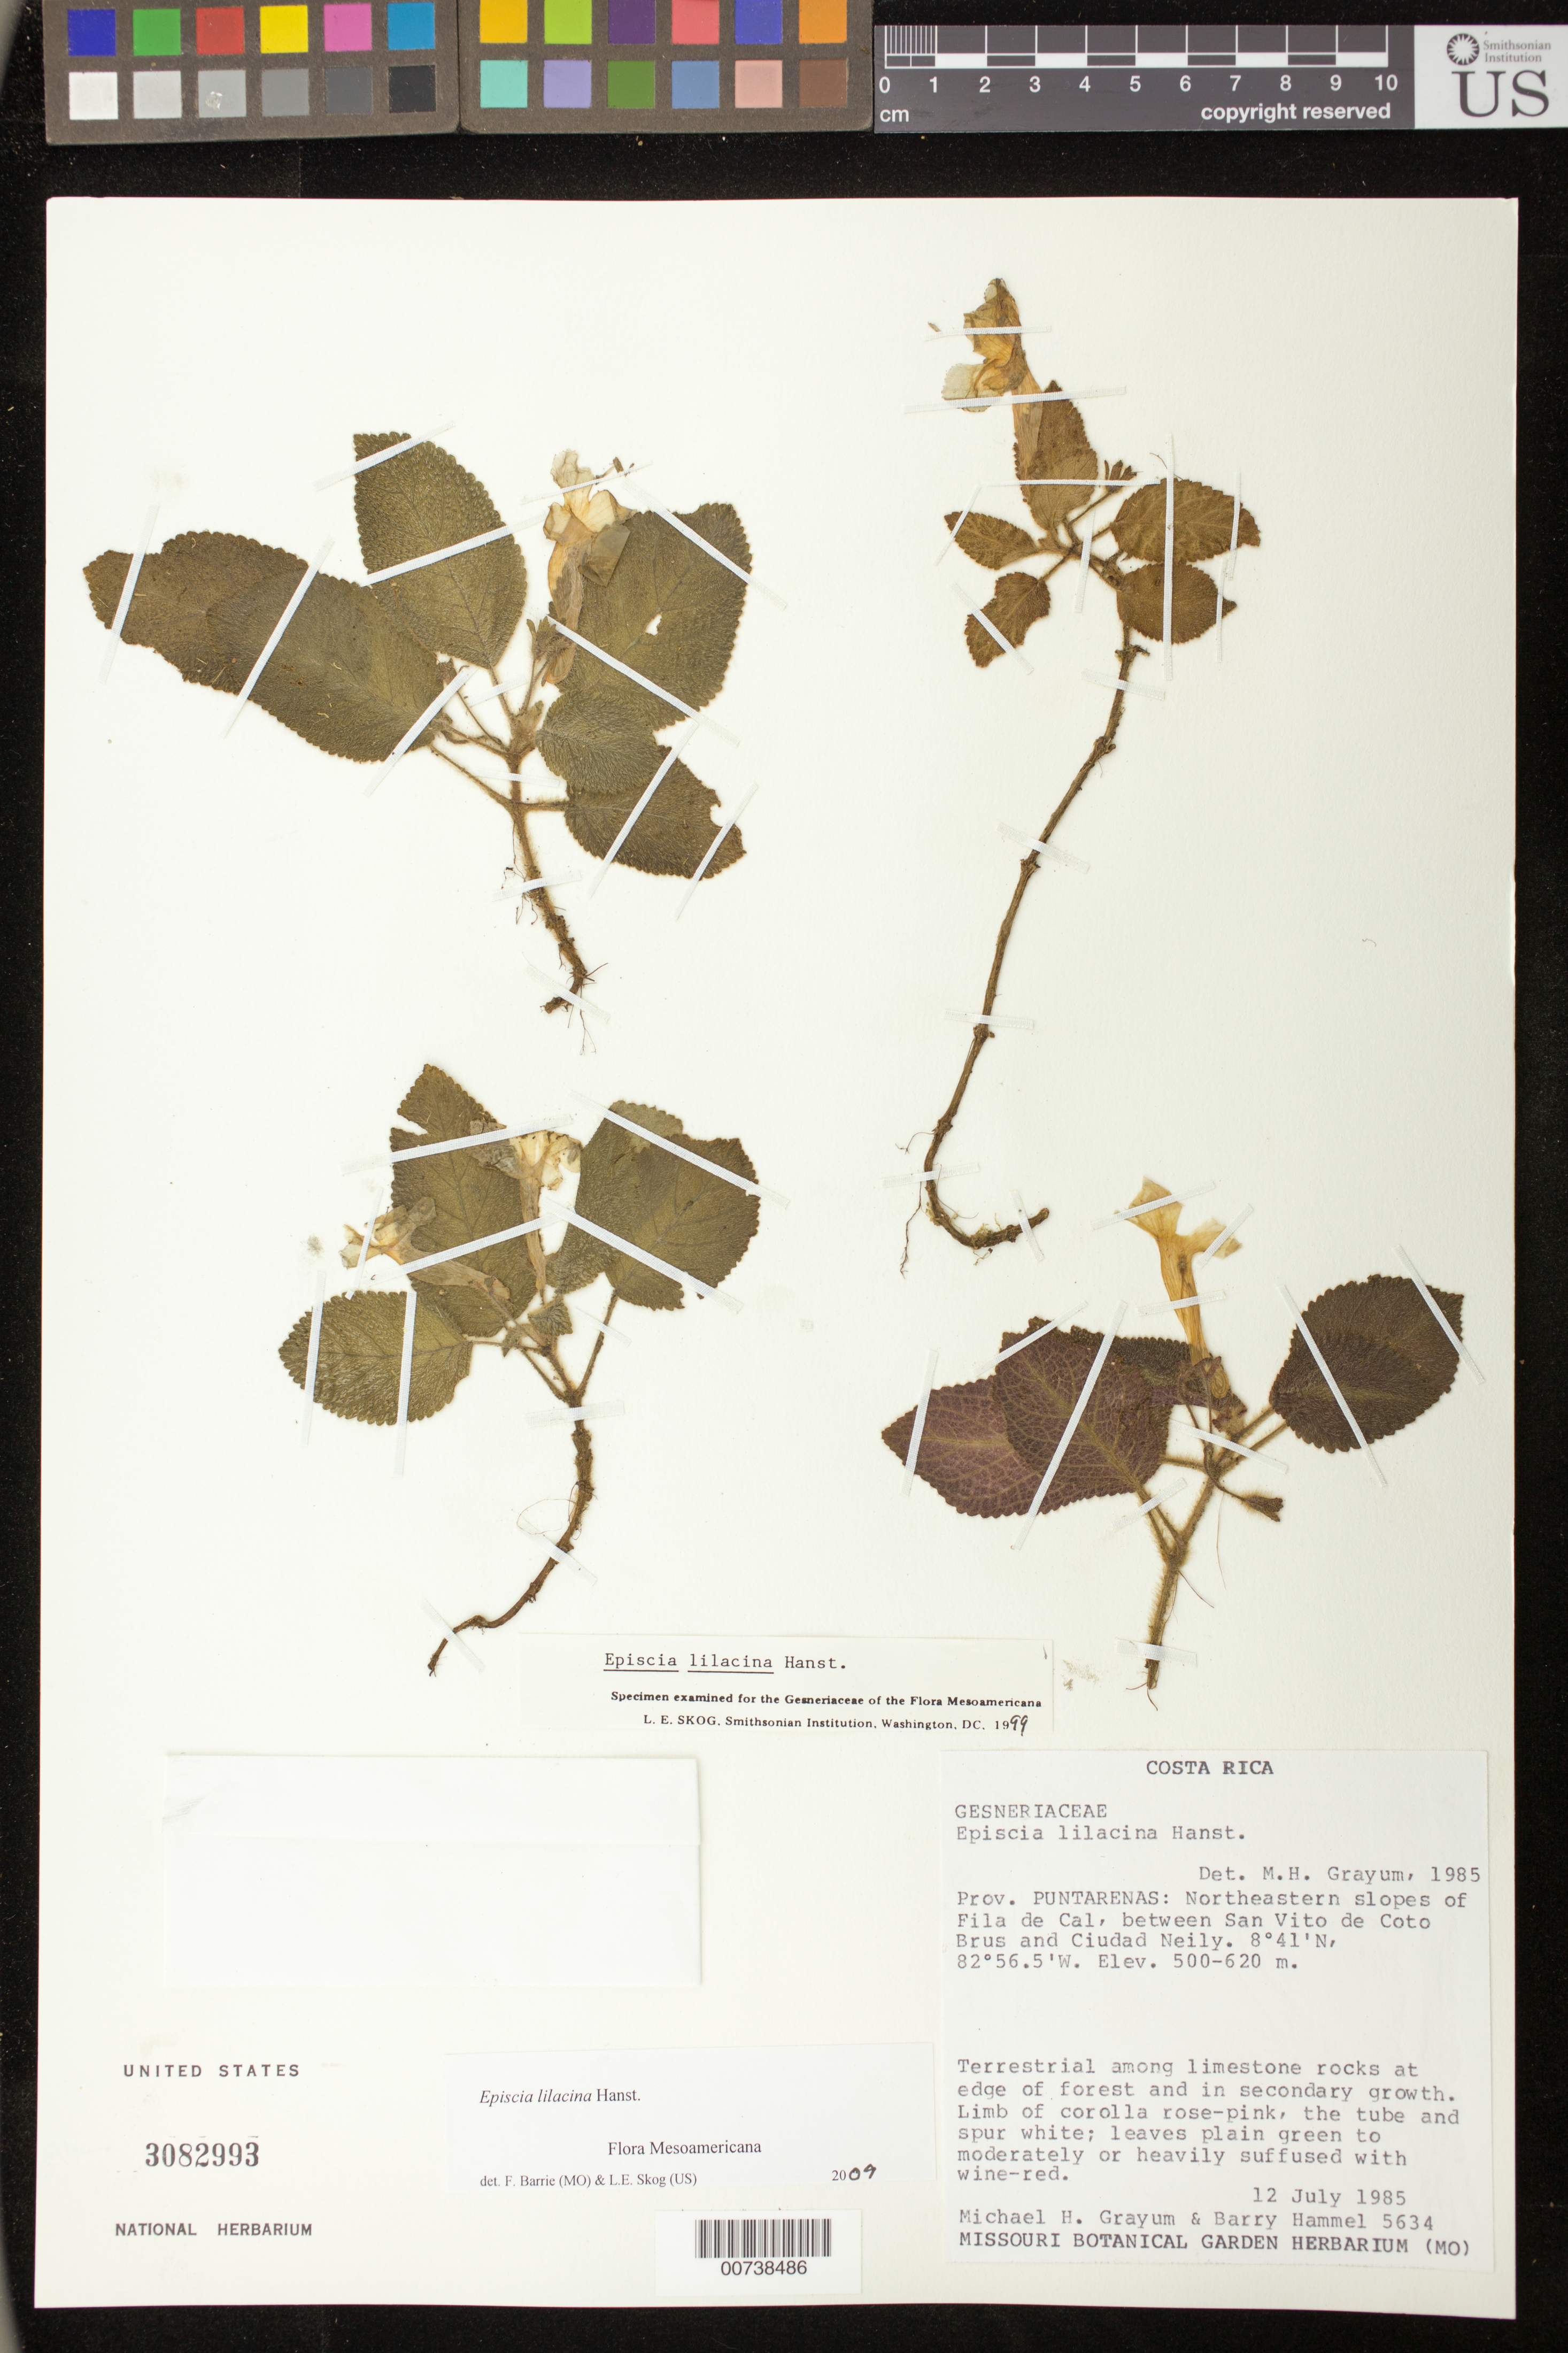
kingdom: Plantae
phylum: Tracheophyta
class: Magnoliopsida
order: Lamiales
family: Gesneriaceae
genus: Episcia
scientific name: Episcia lilacina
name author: Hanst.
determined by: Skog, Laurence E.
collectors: M. H. Grayum & B. Hammel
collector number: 5634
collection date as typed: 12 Jul 1985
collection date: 1985-07-12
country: Costa Rica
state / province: Puntarenas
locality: Northeastern slopes of Fila de Cal, between San Vito de Coto Brus and Ciudad Neily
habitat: Terrestrial among limestone rocks at edge of forest and in secondary growth.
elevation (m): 500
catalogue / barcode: US 3082993